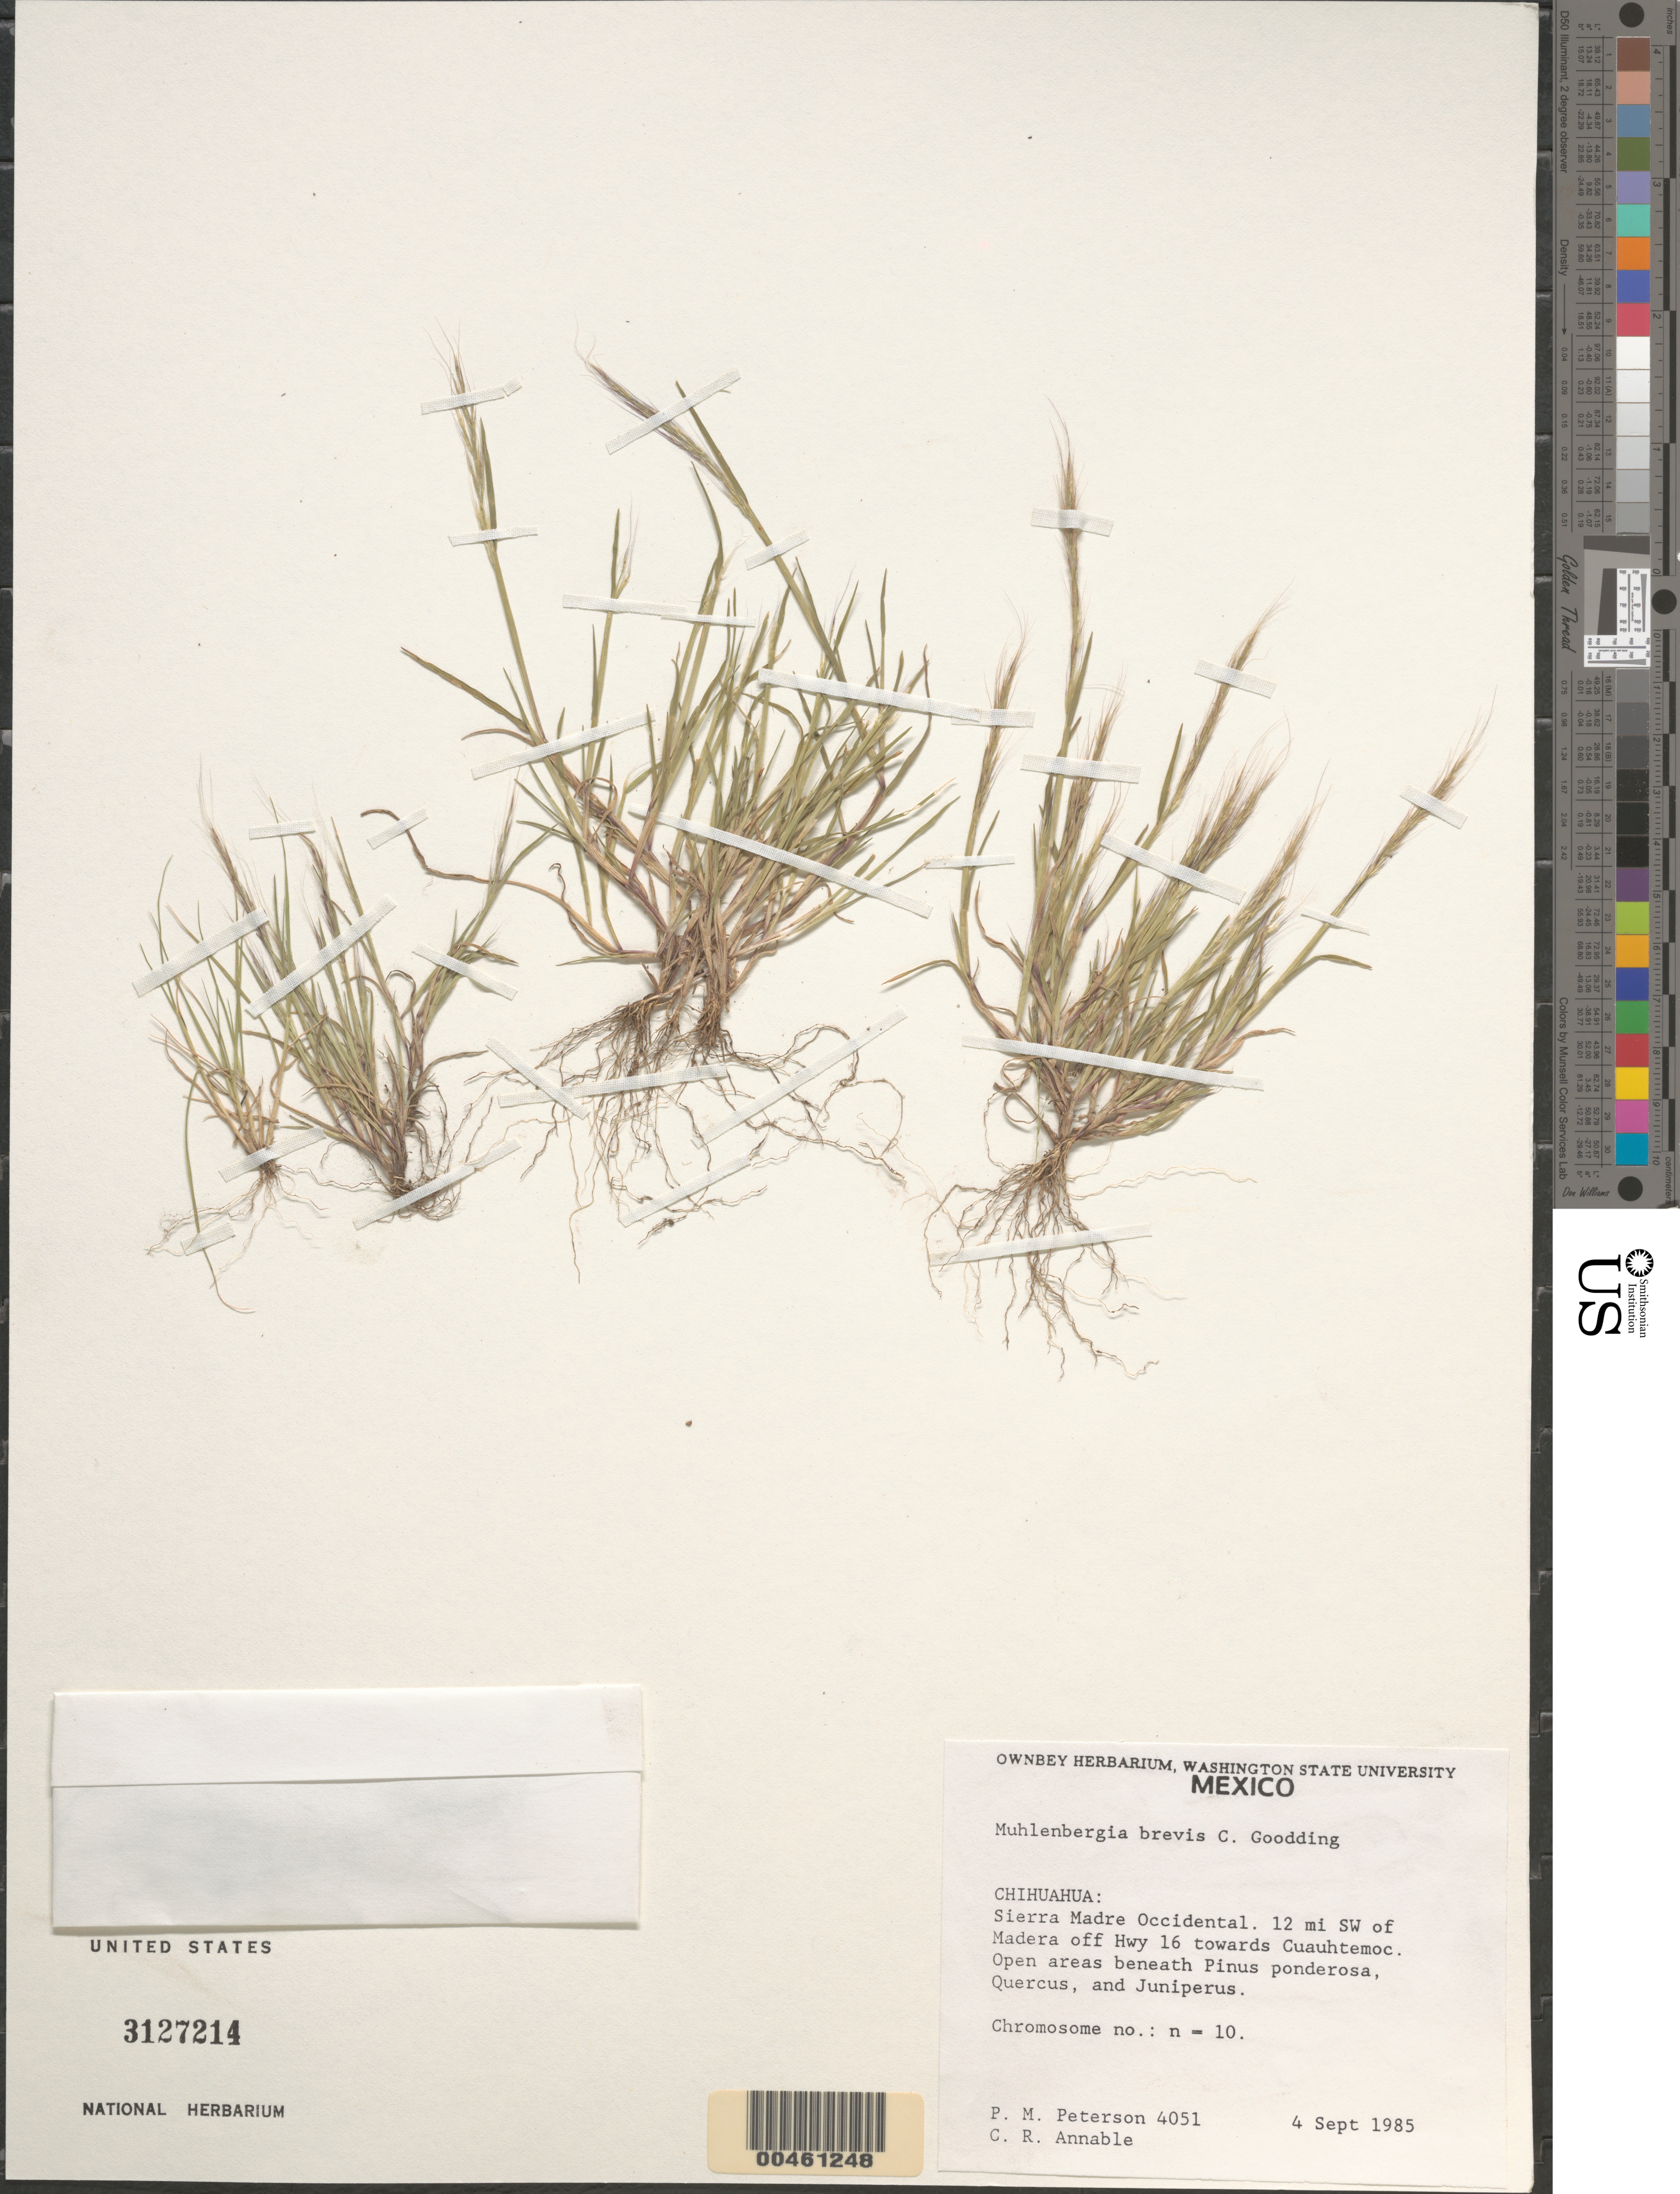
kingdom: Plantae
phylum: Tracheophyta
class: Liliopsida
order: Poales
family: Poaceae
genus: Muhlenbergia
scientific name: Muhlenbergia brevis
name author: C.O. Goodd.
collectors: P. M. Peterson & C. R. Annable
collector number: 04051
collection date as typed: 04 Sep 1985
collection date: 1985-09-04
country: Mexico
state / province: Chihuahua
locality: Sierra Madre Occidental, 12 miles SW of Madera off Hwy 16 towards Cuauhtemoc.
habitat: On roadside near open areas, associated with Pinus ponderosa, Quercus sp. and Juniperus.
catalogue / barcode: US 3127214